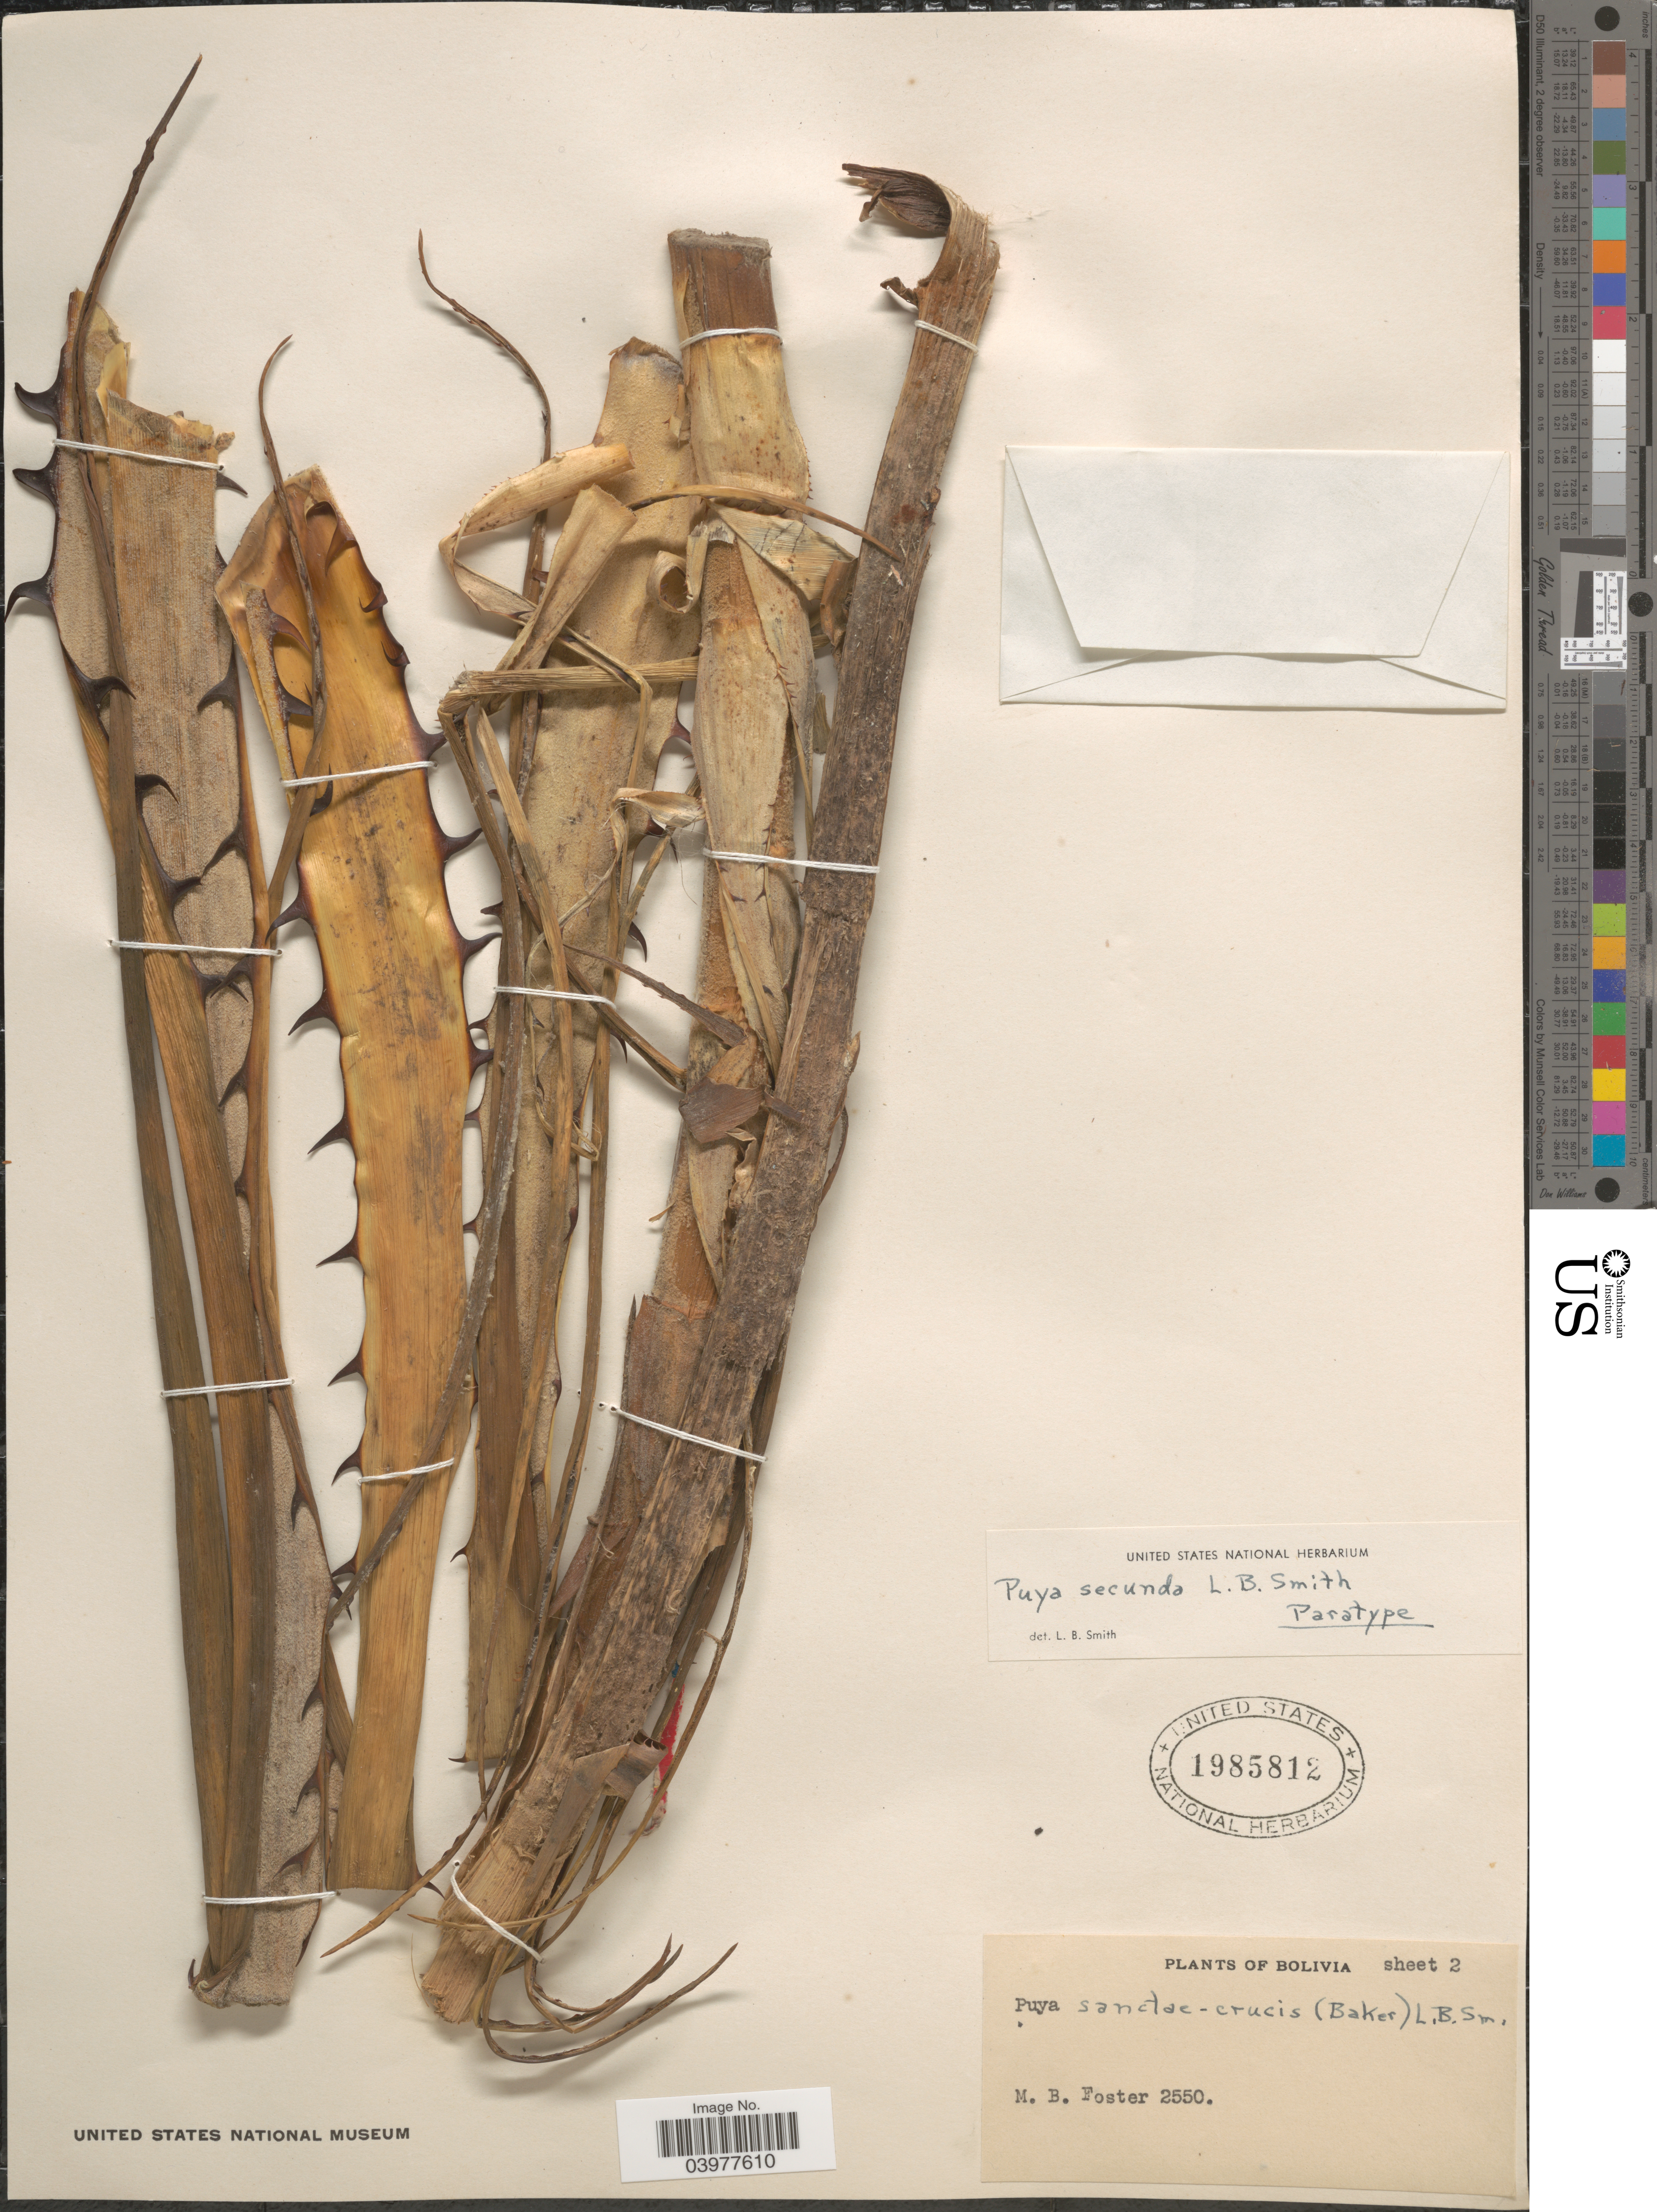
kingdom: Plantae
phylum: Tracheophyta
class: Liliopsida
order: Poales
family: Bromeliaceae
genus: Puya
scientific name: Puya secunda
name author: L.B. Sm.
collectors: M. B. Foster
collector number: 2550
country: Bolivia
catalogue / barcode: US 1985812